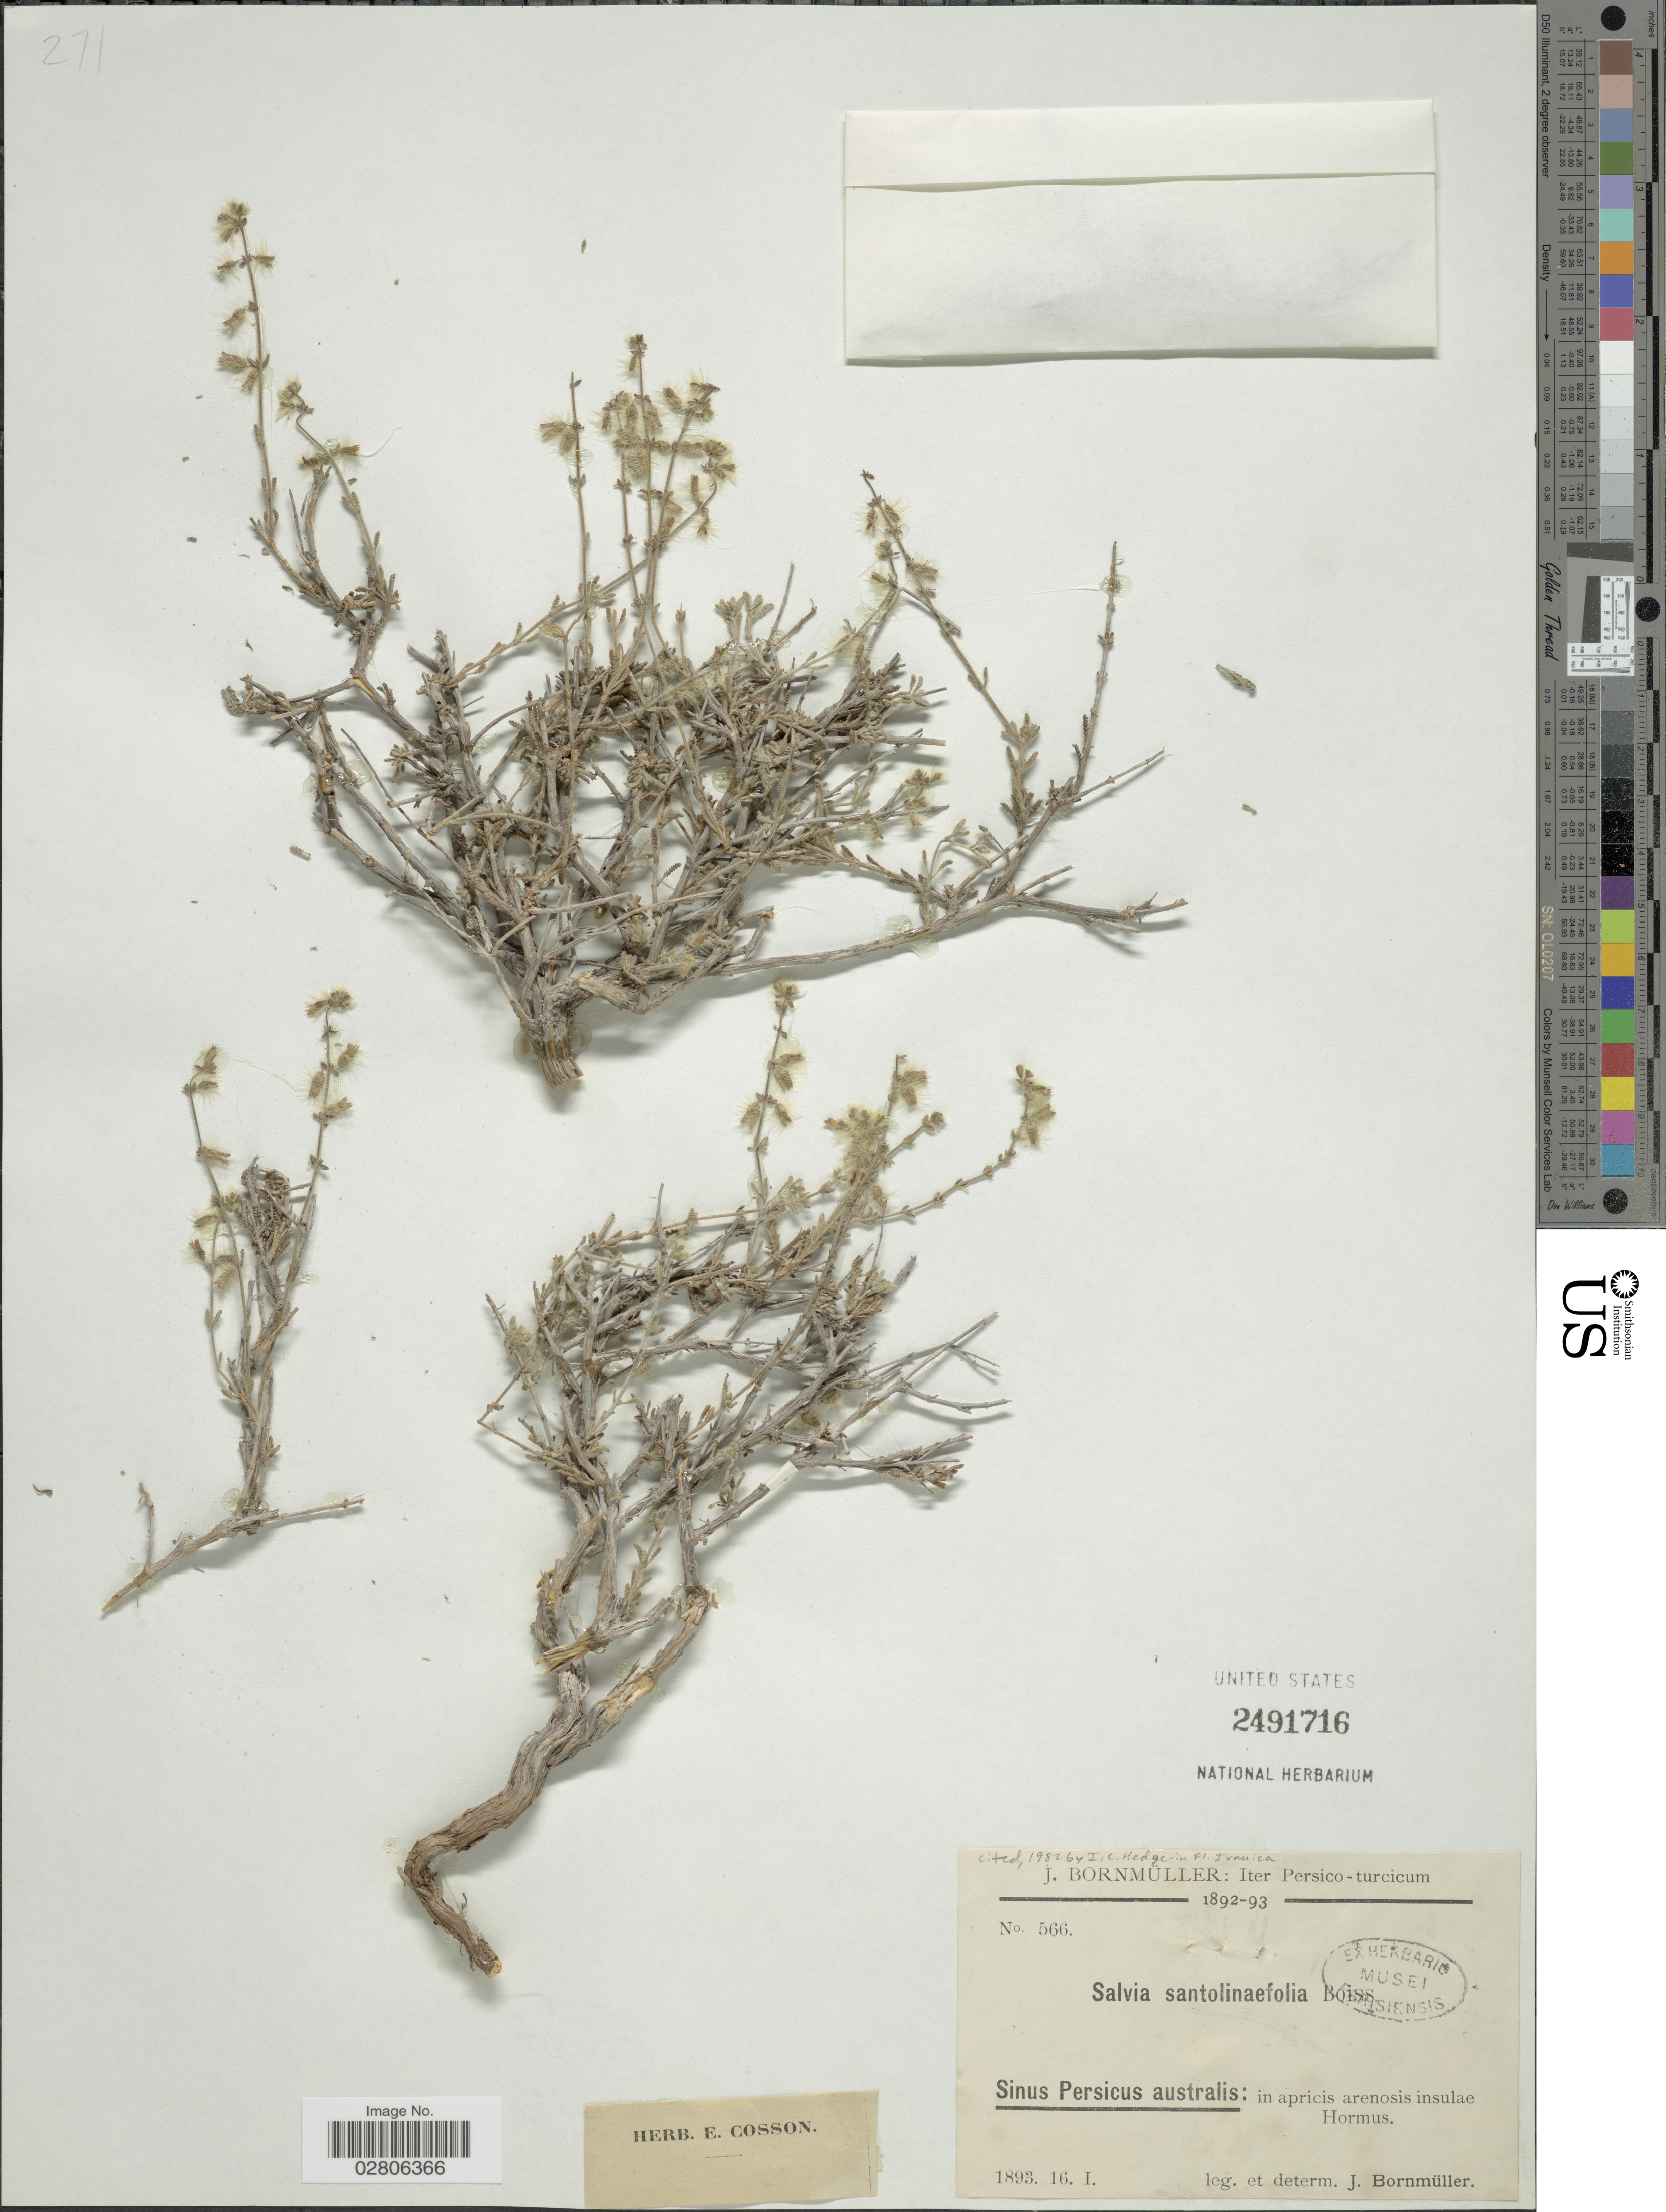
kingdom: Plantae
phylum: Tracheophyta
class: Magnoliopsida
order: Lamiales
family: Lamiaceae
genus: Salvia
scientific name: Salvia santolinifolia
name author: Boiss.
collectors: J. Bornmüller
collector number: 566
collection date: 1893-01-16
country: Iran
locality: Iter Persico-turcicum. Sinus Persicus australis: in apricis arenosis insulae Hormus.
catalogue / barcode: US 2491716